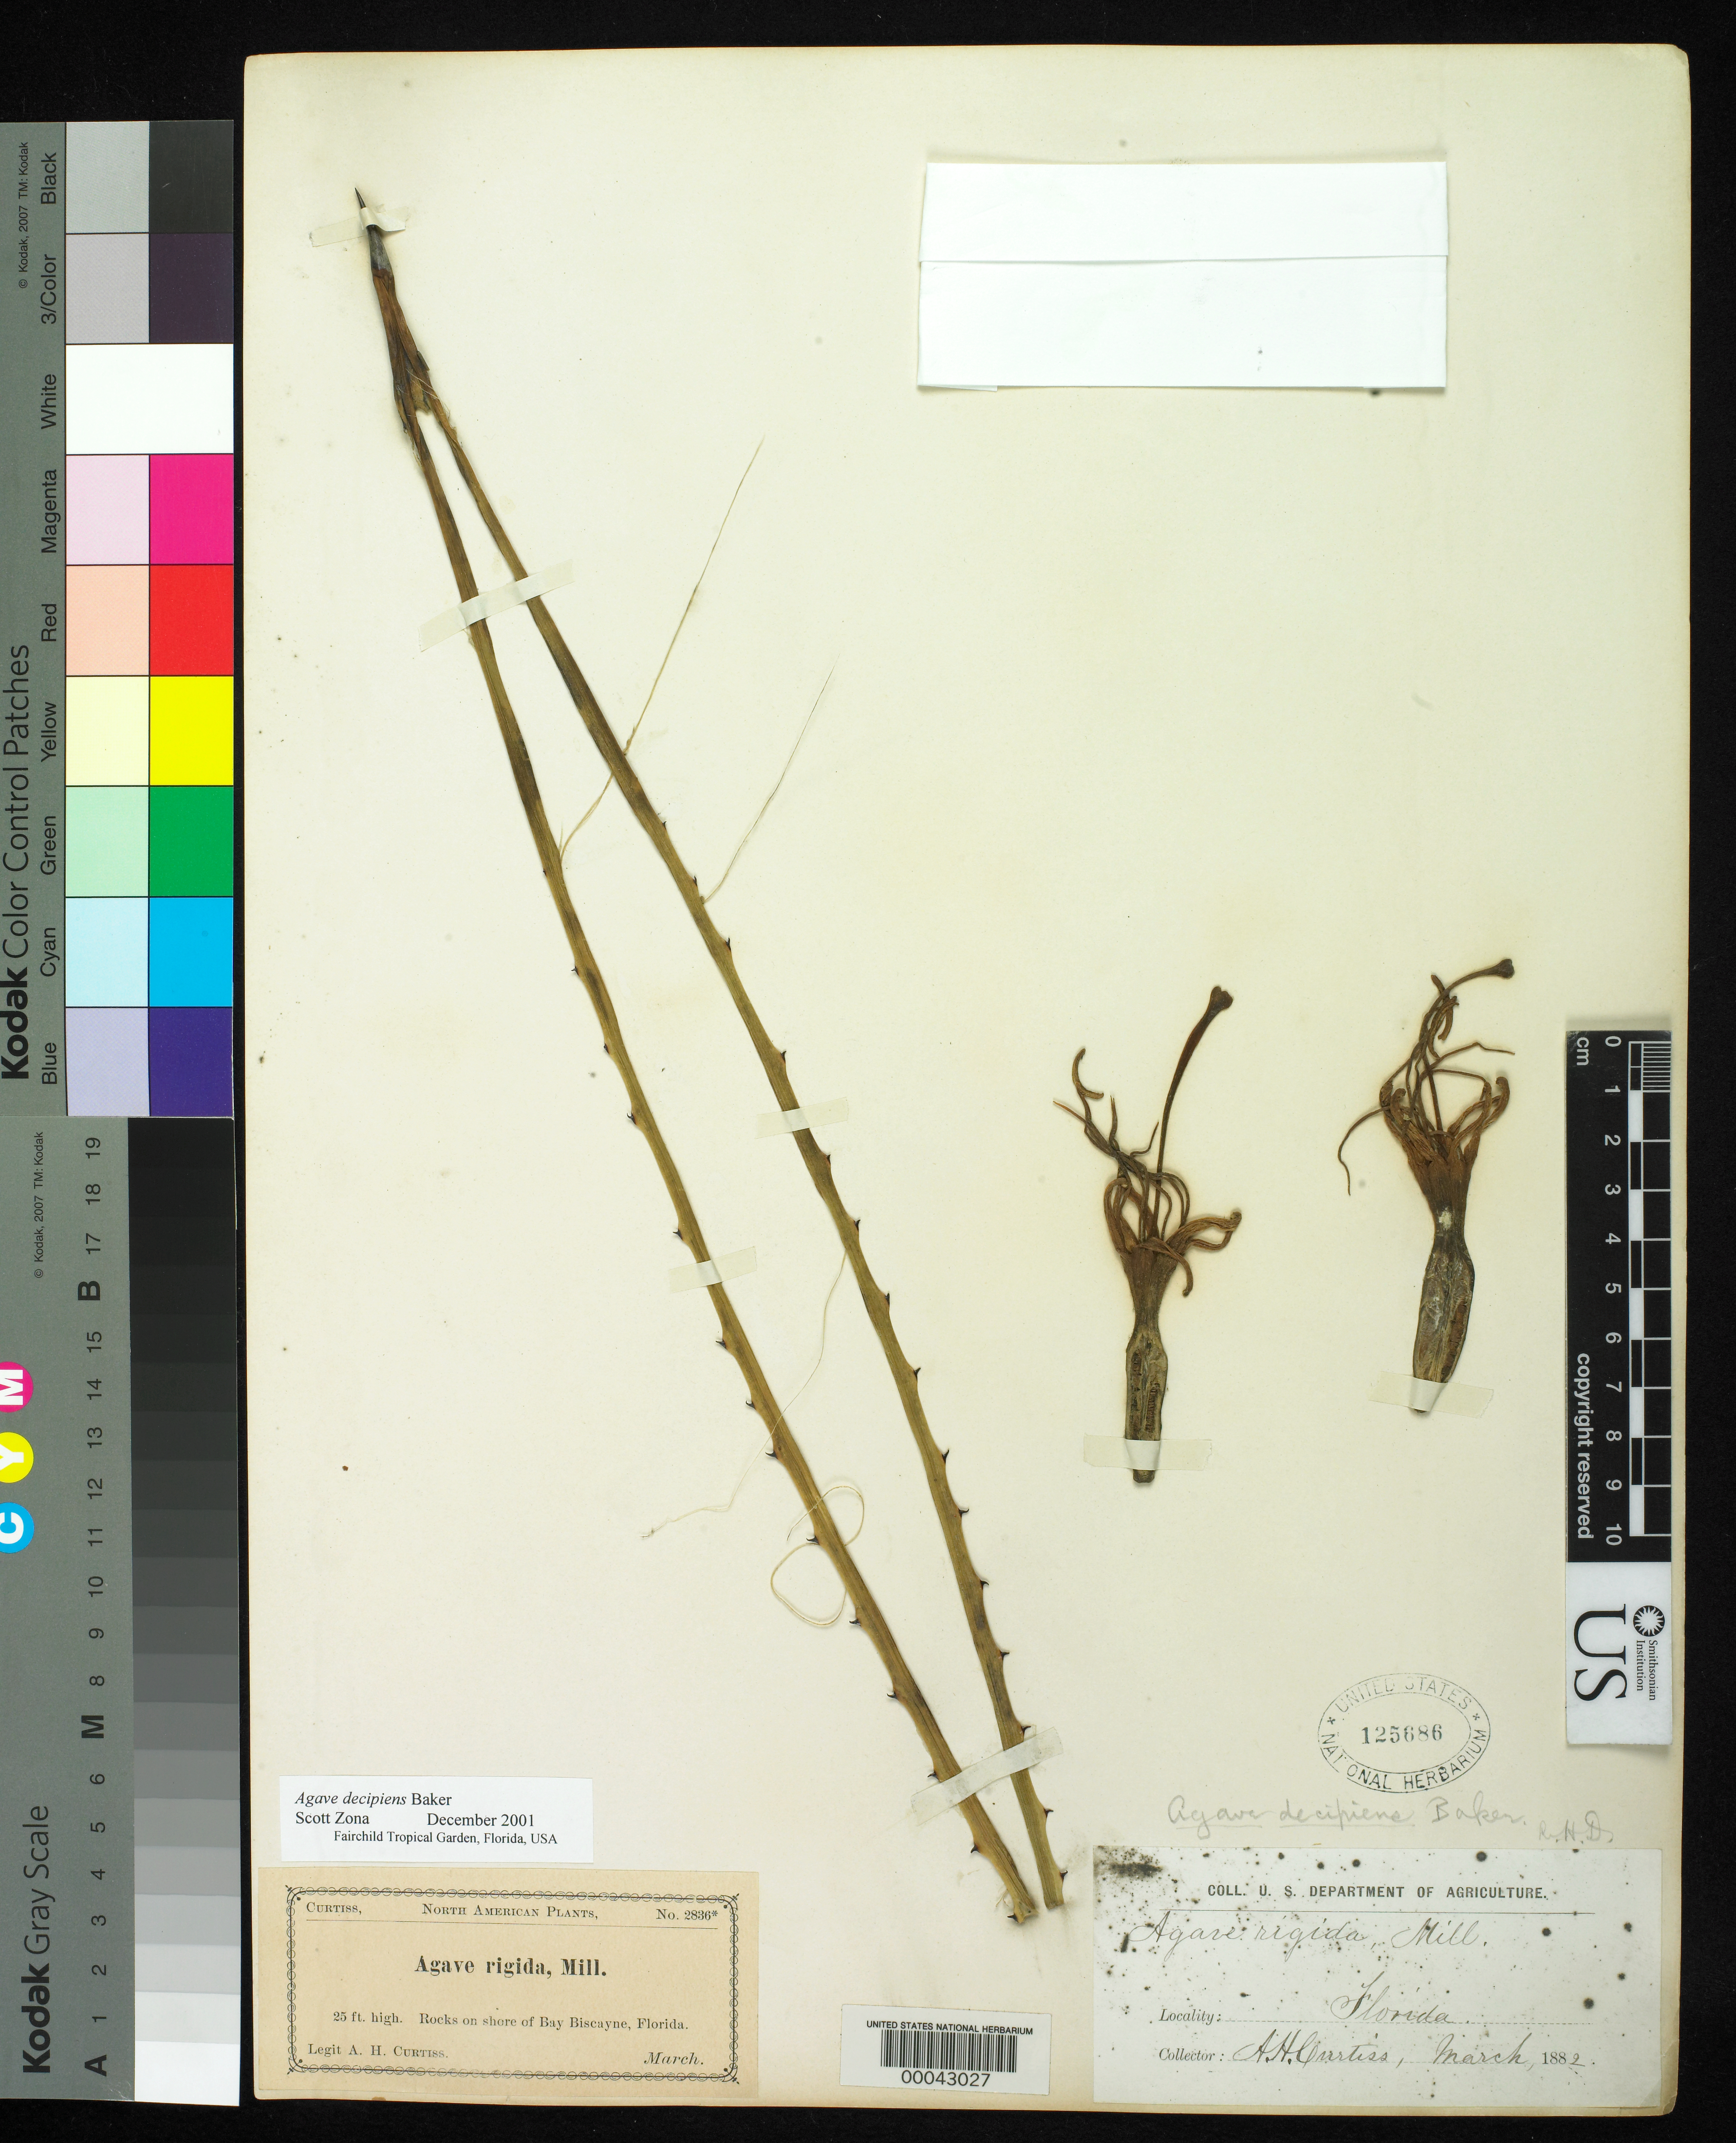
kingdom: Plantae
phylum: Tracheophyta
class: Liliopsida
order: Asparagales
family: Asparagaceae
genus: Agave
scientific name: Agave decipiens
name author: Baker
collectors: A. H. Curtiss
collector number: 2836*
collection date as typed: Mar 1882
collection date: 1882-03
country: United States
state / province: Florida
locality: Bay Biscayne.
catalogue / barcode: US 125686